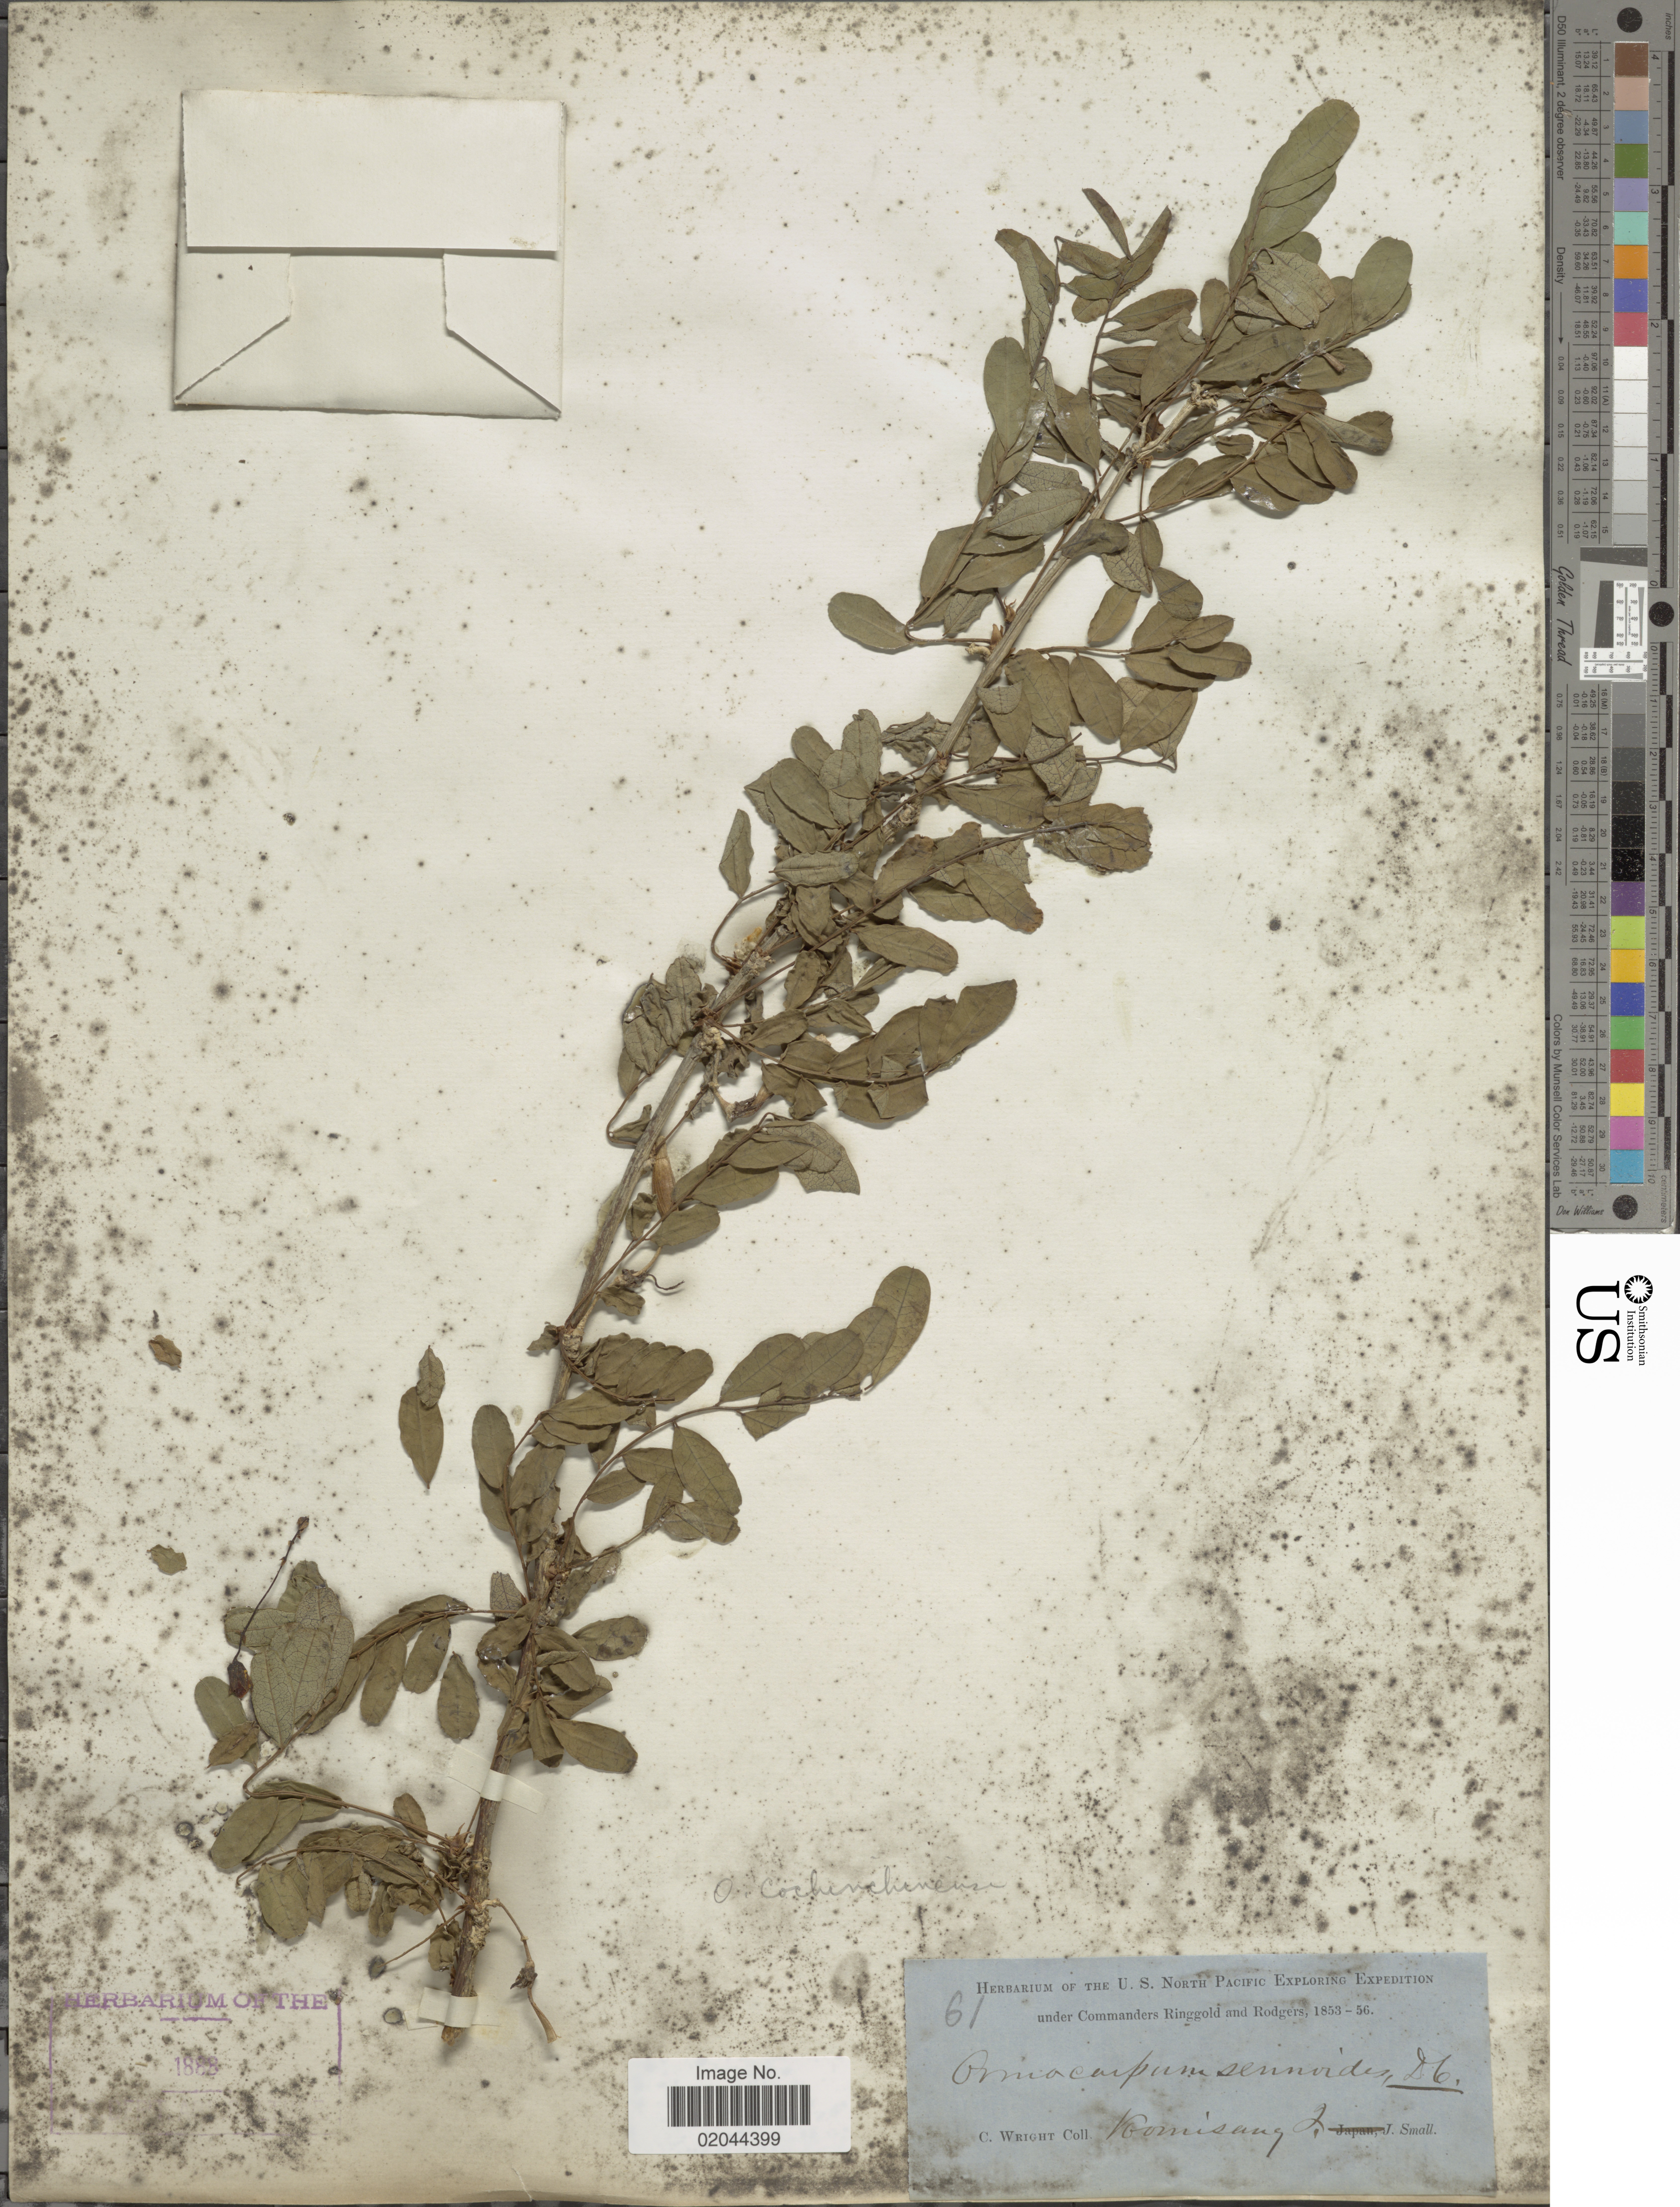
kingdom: Plantae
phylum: Tracheophyta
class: Magnoliopsida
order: Fabales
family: Fabaceae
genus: Ormocarpum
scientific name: Ormocarpum cochinchinense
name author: (Lour.) Merr.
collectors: C. Wright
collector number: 61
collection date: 1853-02/1856-02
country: Japan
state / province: Okinawa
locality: Komisang I.